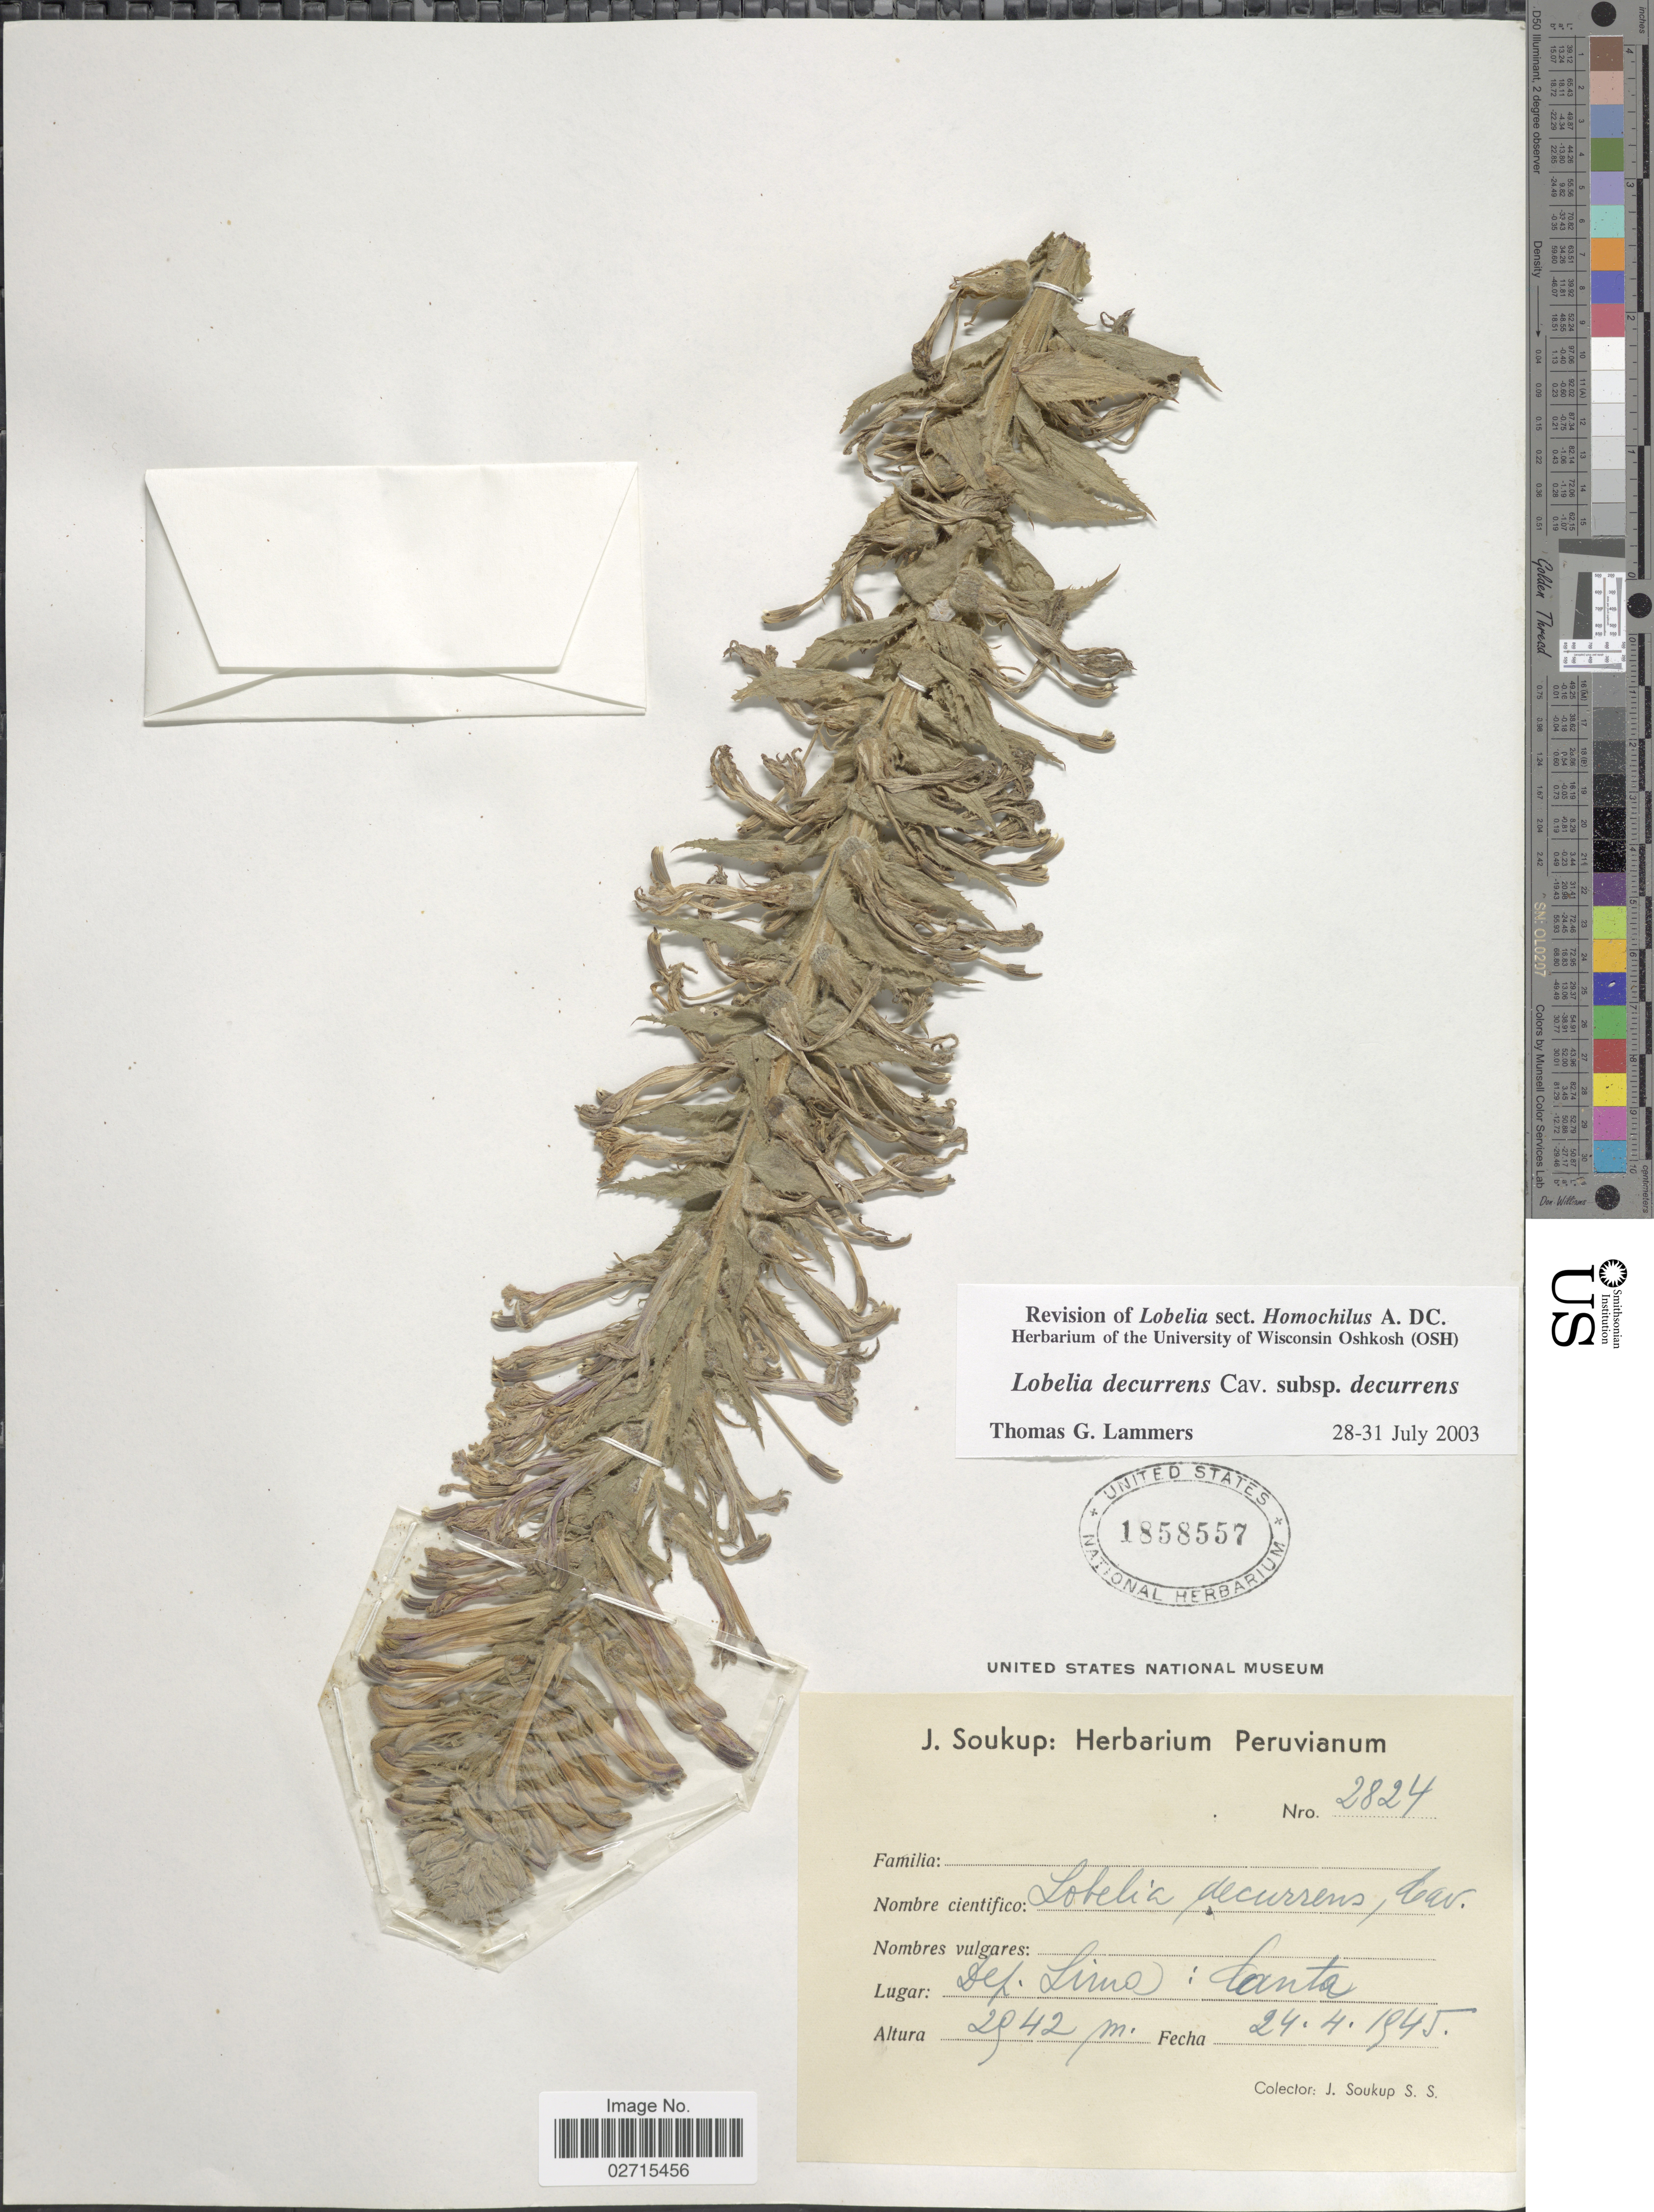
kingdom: Plantae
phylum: Tracheophyta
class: Magnoliopsida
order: Asterales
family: Campanulaceae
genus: Lobelia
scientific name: Lobelia decurrens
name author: Cav.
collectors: J. J. Soukup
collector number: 2824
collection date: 1945-04-24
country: Peru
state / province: Lima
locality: Dep. Lima: Canta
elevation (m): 2942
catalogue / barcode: US 1858557